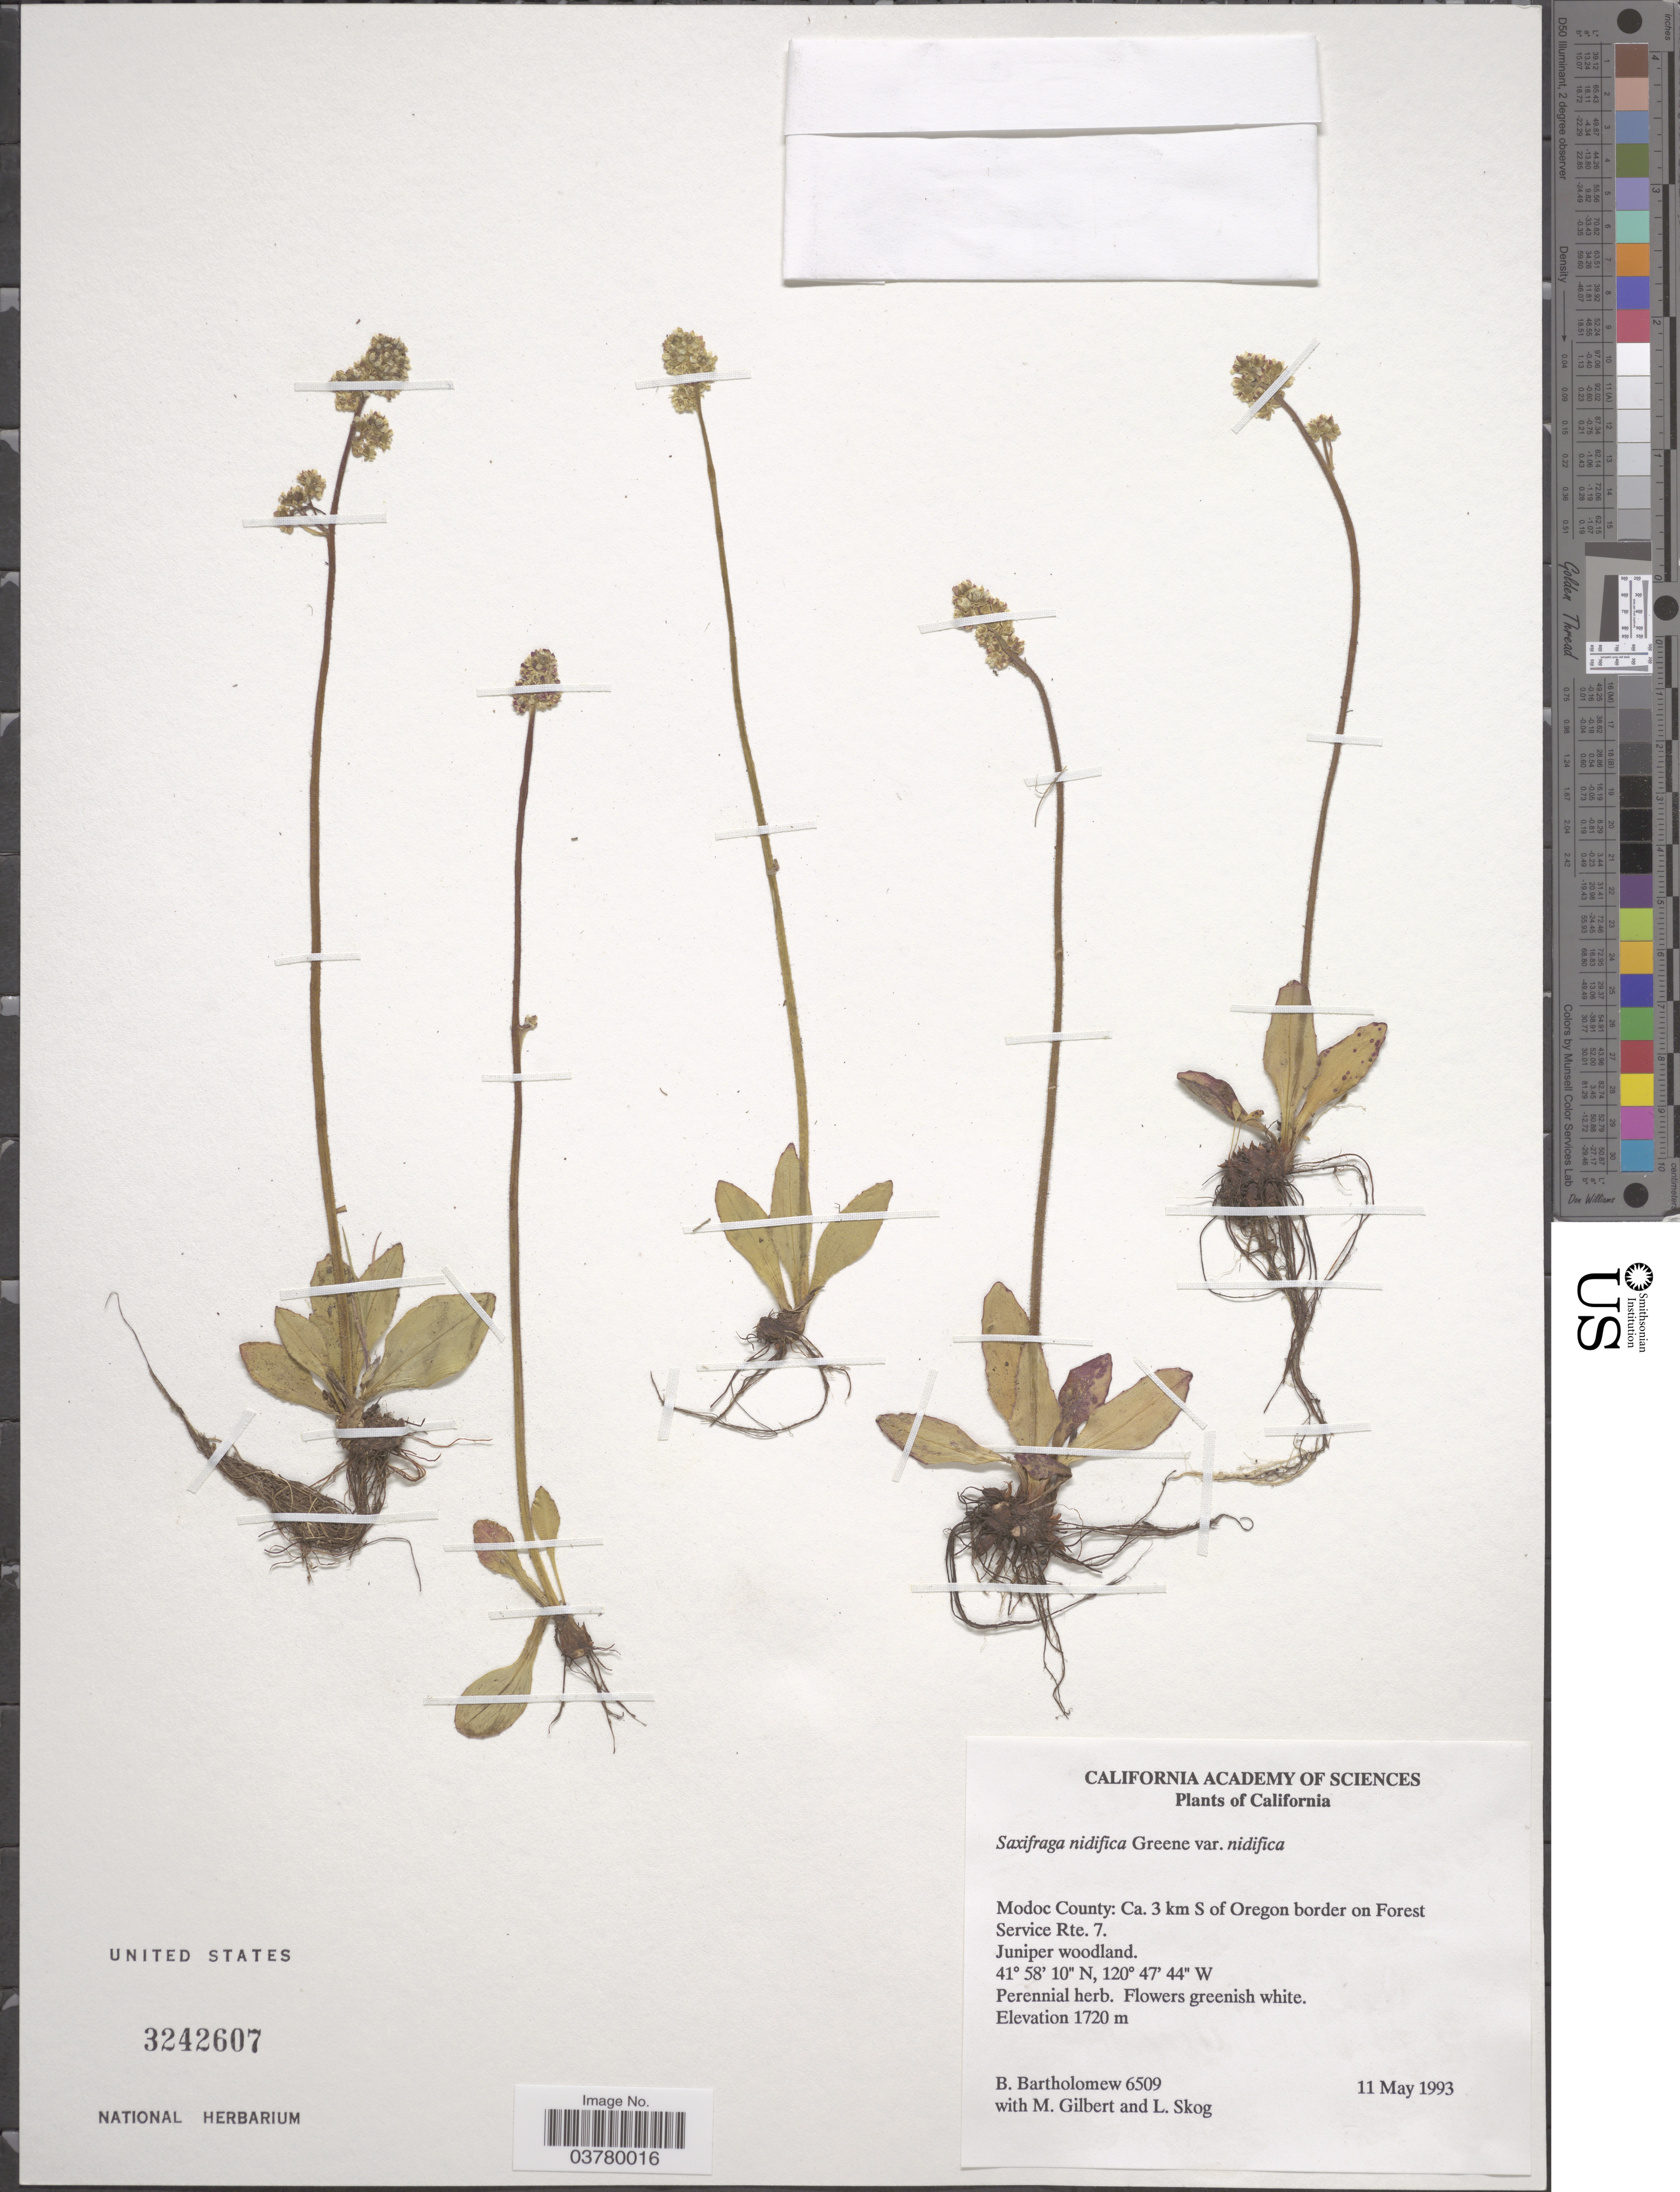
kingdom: Plantae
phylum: Tracheophyta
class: Magnoliopsida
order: Saxifragales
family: Saxifragaceae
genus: Micranthes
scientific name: Micranthes nidifica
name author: (Greene) Small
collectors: B. Bartholomew, M. Gilbert & L. E. Skog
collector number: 6509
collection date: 1993-05-11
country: United States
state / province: California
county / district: Modoc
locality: Modoc County: Ca. 3 km S of Oregon border on Forest Service Rte. 7. Juniper woodland.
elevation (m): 1720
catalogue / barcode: US 3242607